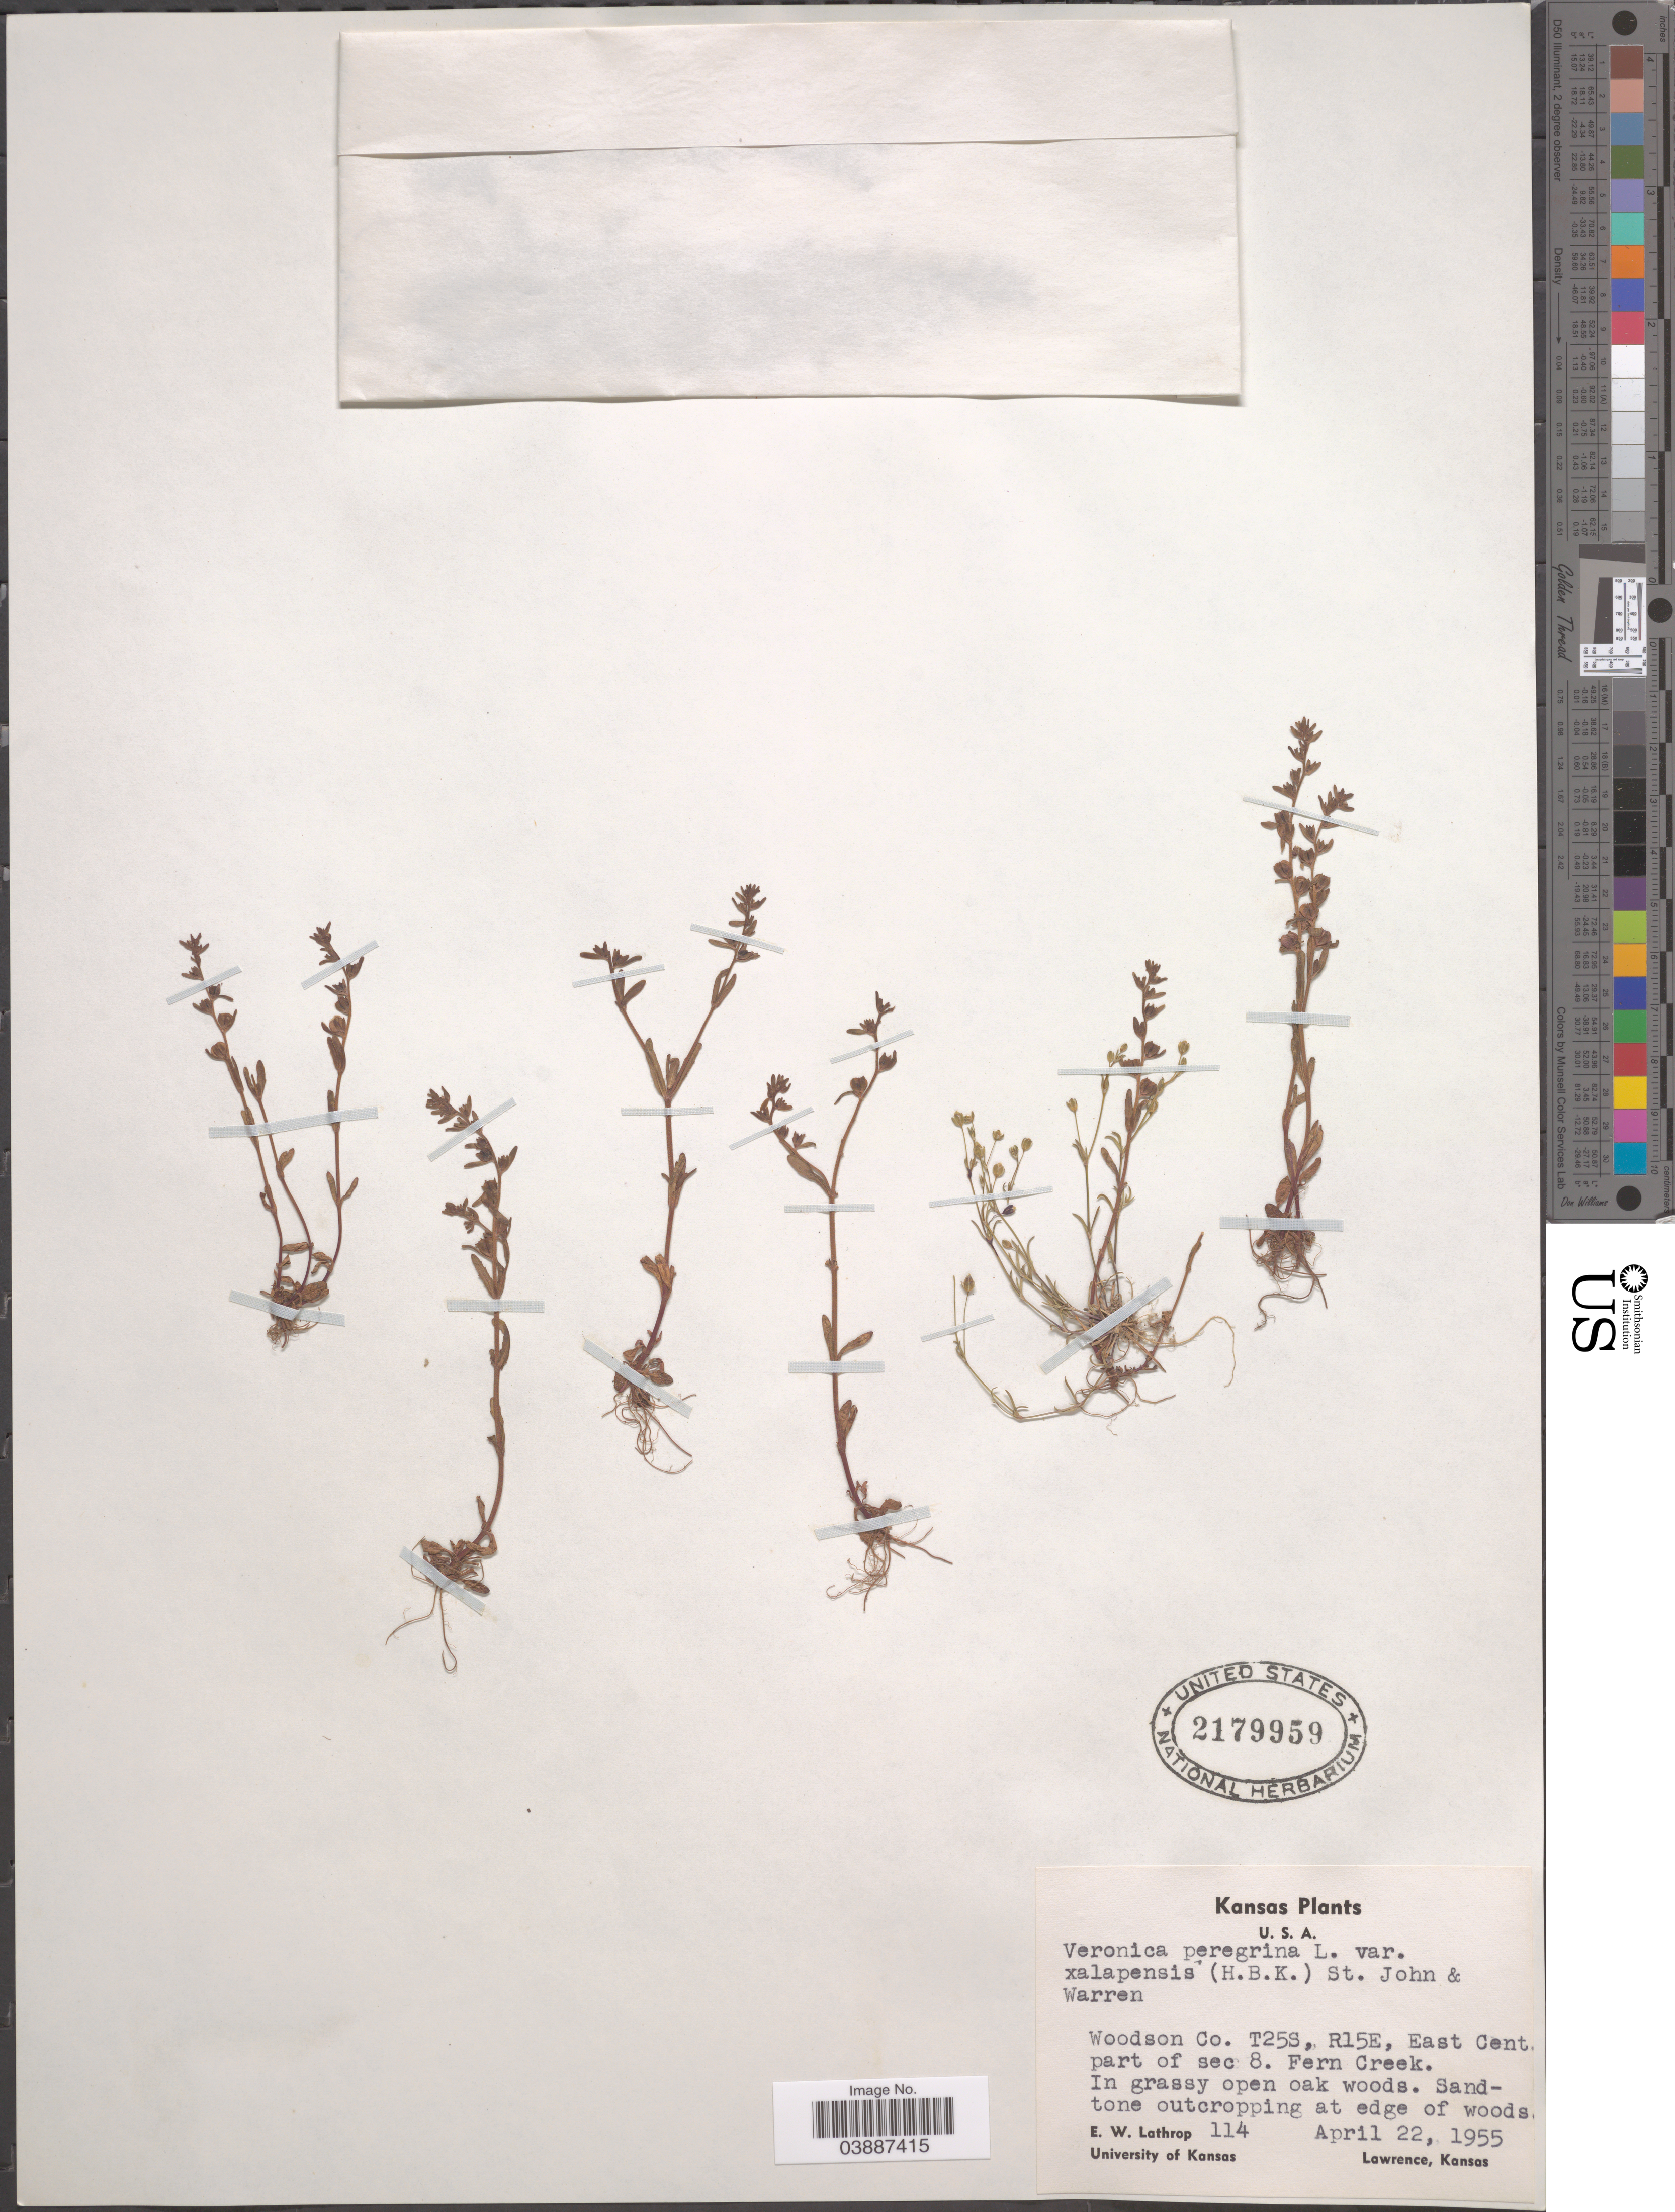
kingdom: Plantae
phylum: Tracheophyta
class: Magnoliopsida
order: Lamiales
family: Plantaginaceae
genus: Veronica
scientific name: Veronica peregrina var. xalapensis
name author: Kunth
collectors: E. W. Lathrop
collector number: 114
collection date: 1955-04-22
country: United States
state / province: Kansas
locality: Woodson Co. T25S, R15E, East Cent part of sec 8. Fern Creek.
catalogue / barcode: US 2179959